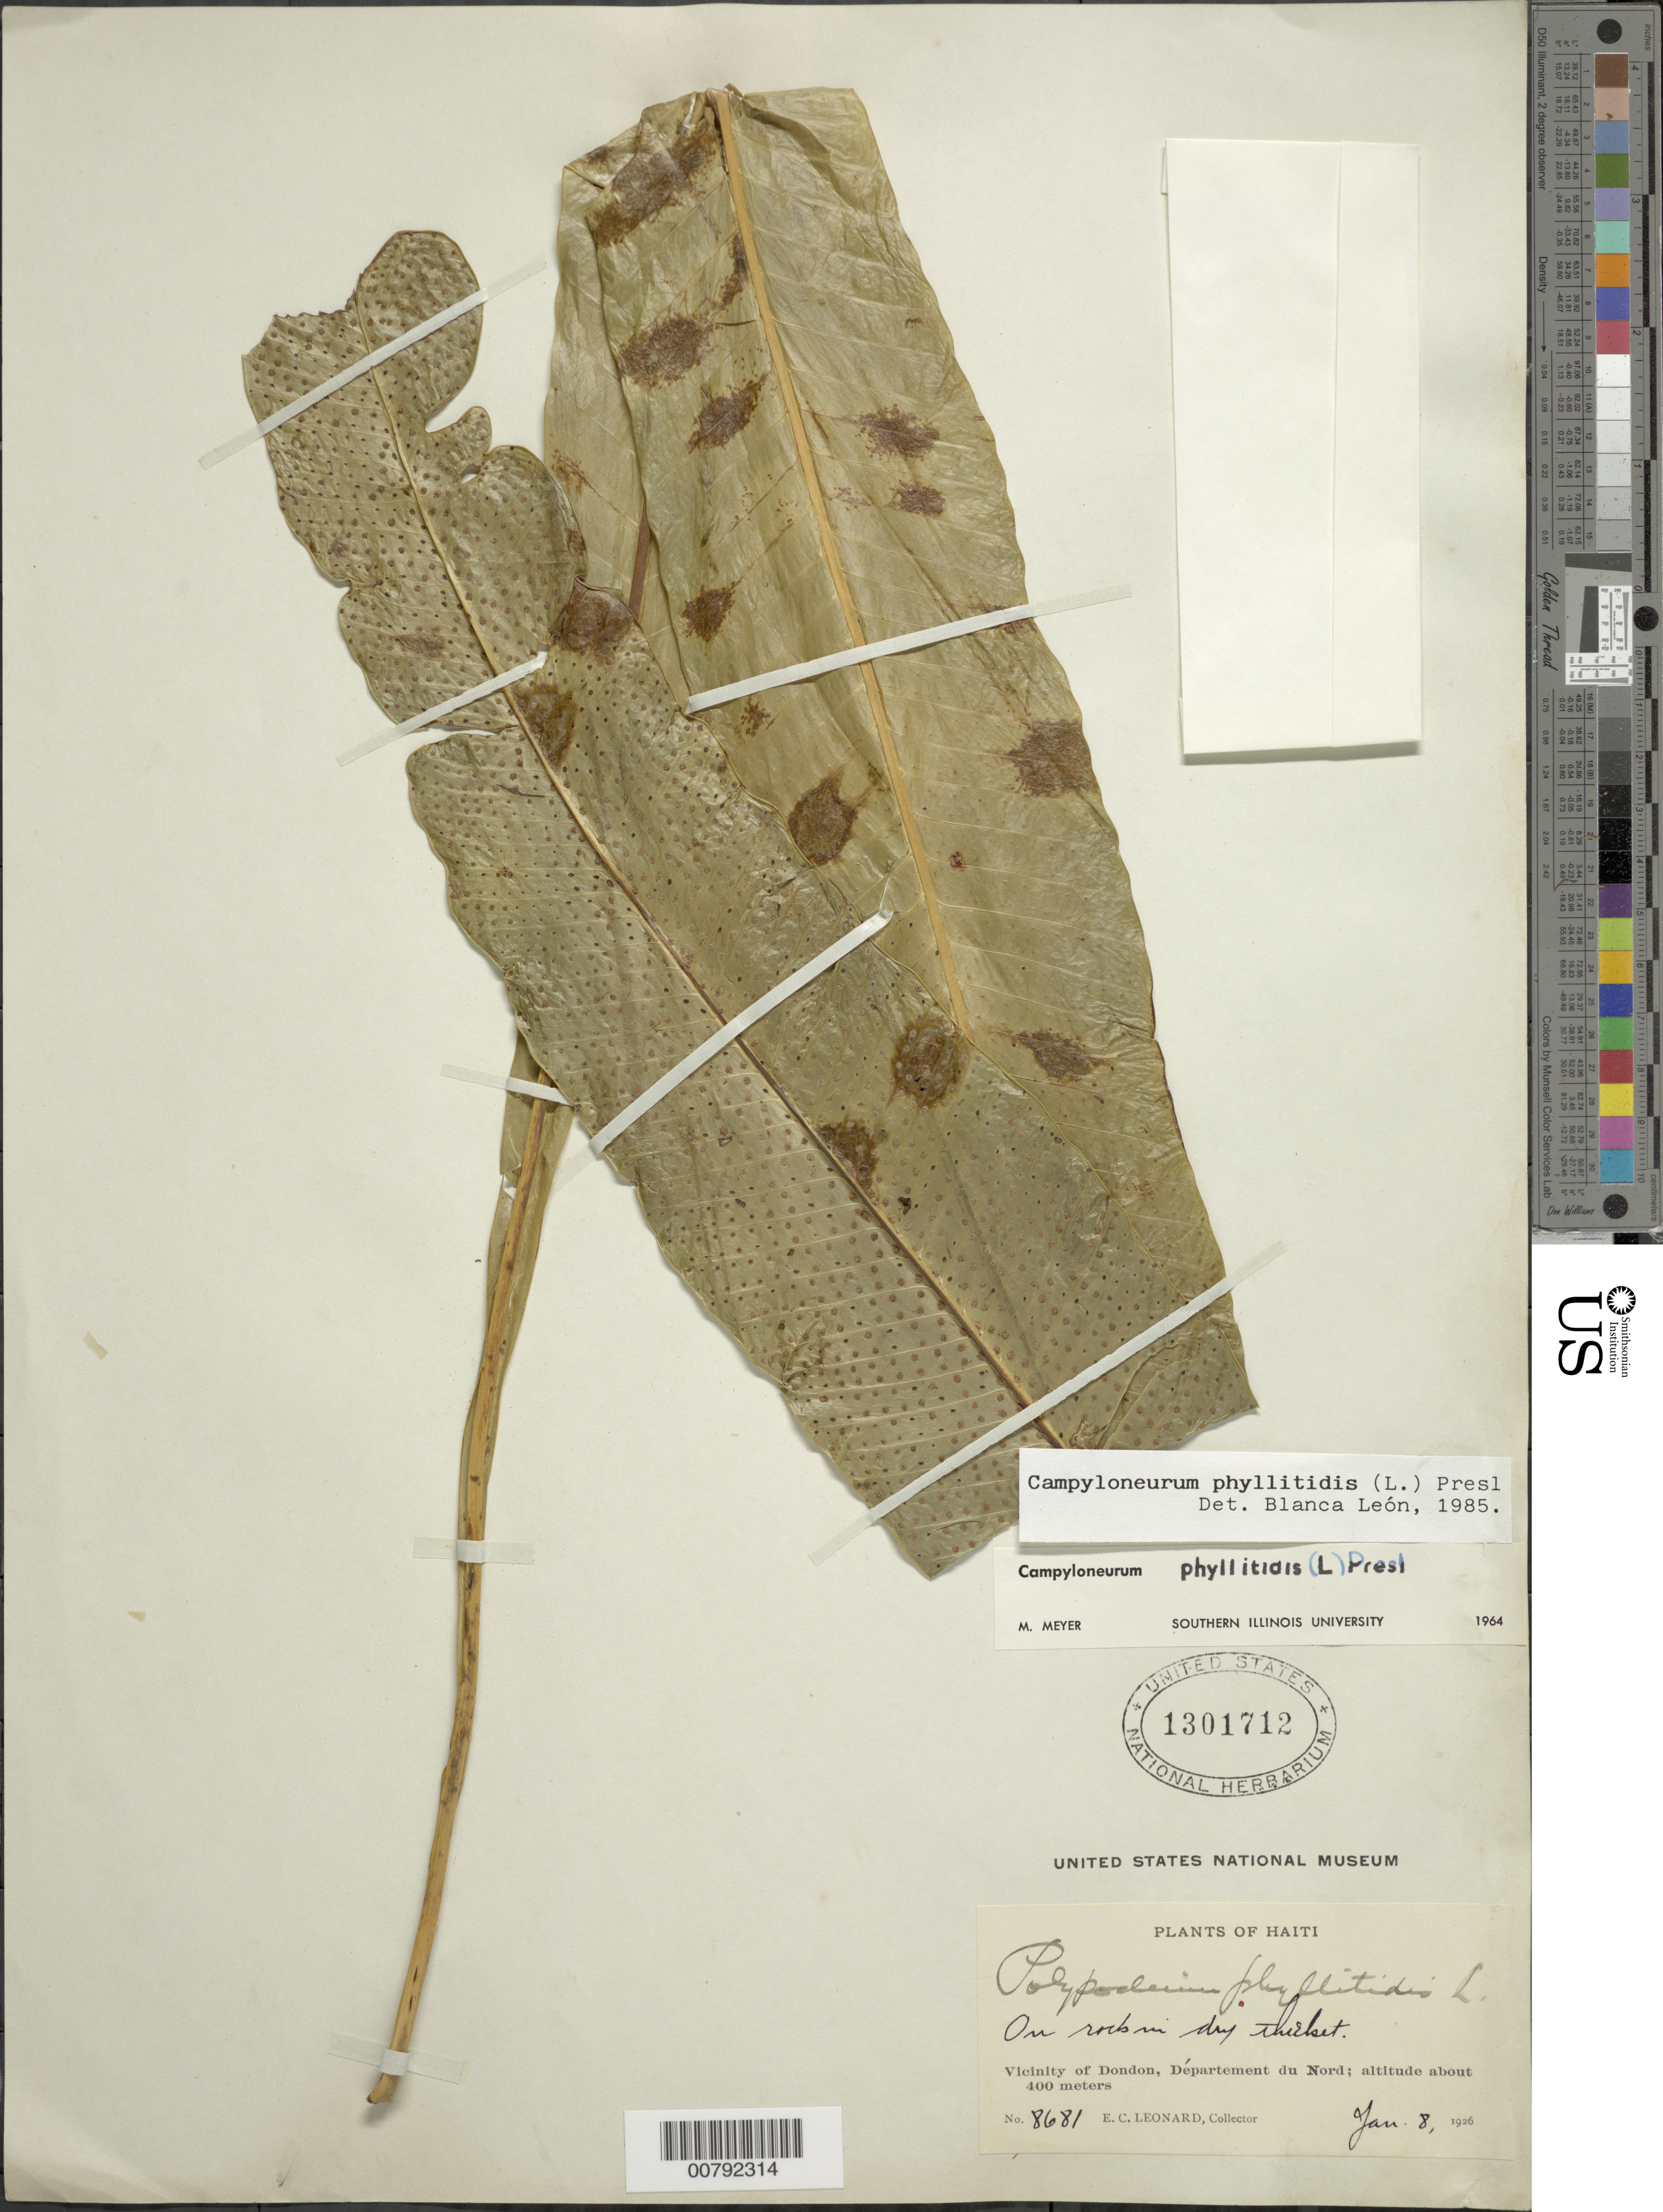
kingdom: Plantae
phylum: Tracheophyta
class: Polypodiopsida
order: Polypodiales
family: Polypodiaceae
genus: Campyloneurum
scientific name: Campyloneurum phyllitidis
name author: (L.) C. Presl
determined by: León, B.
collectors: E. C. Leonard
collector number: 8681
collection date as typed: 08 Jan 1926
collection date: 1926-01-08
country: Haiti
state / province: Nord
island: Hispaniola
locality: Dondon vicinity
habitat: Dry thicket, on rock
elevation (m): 400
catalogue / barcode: US 1301712